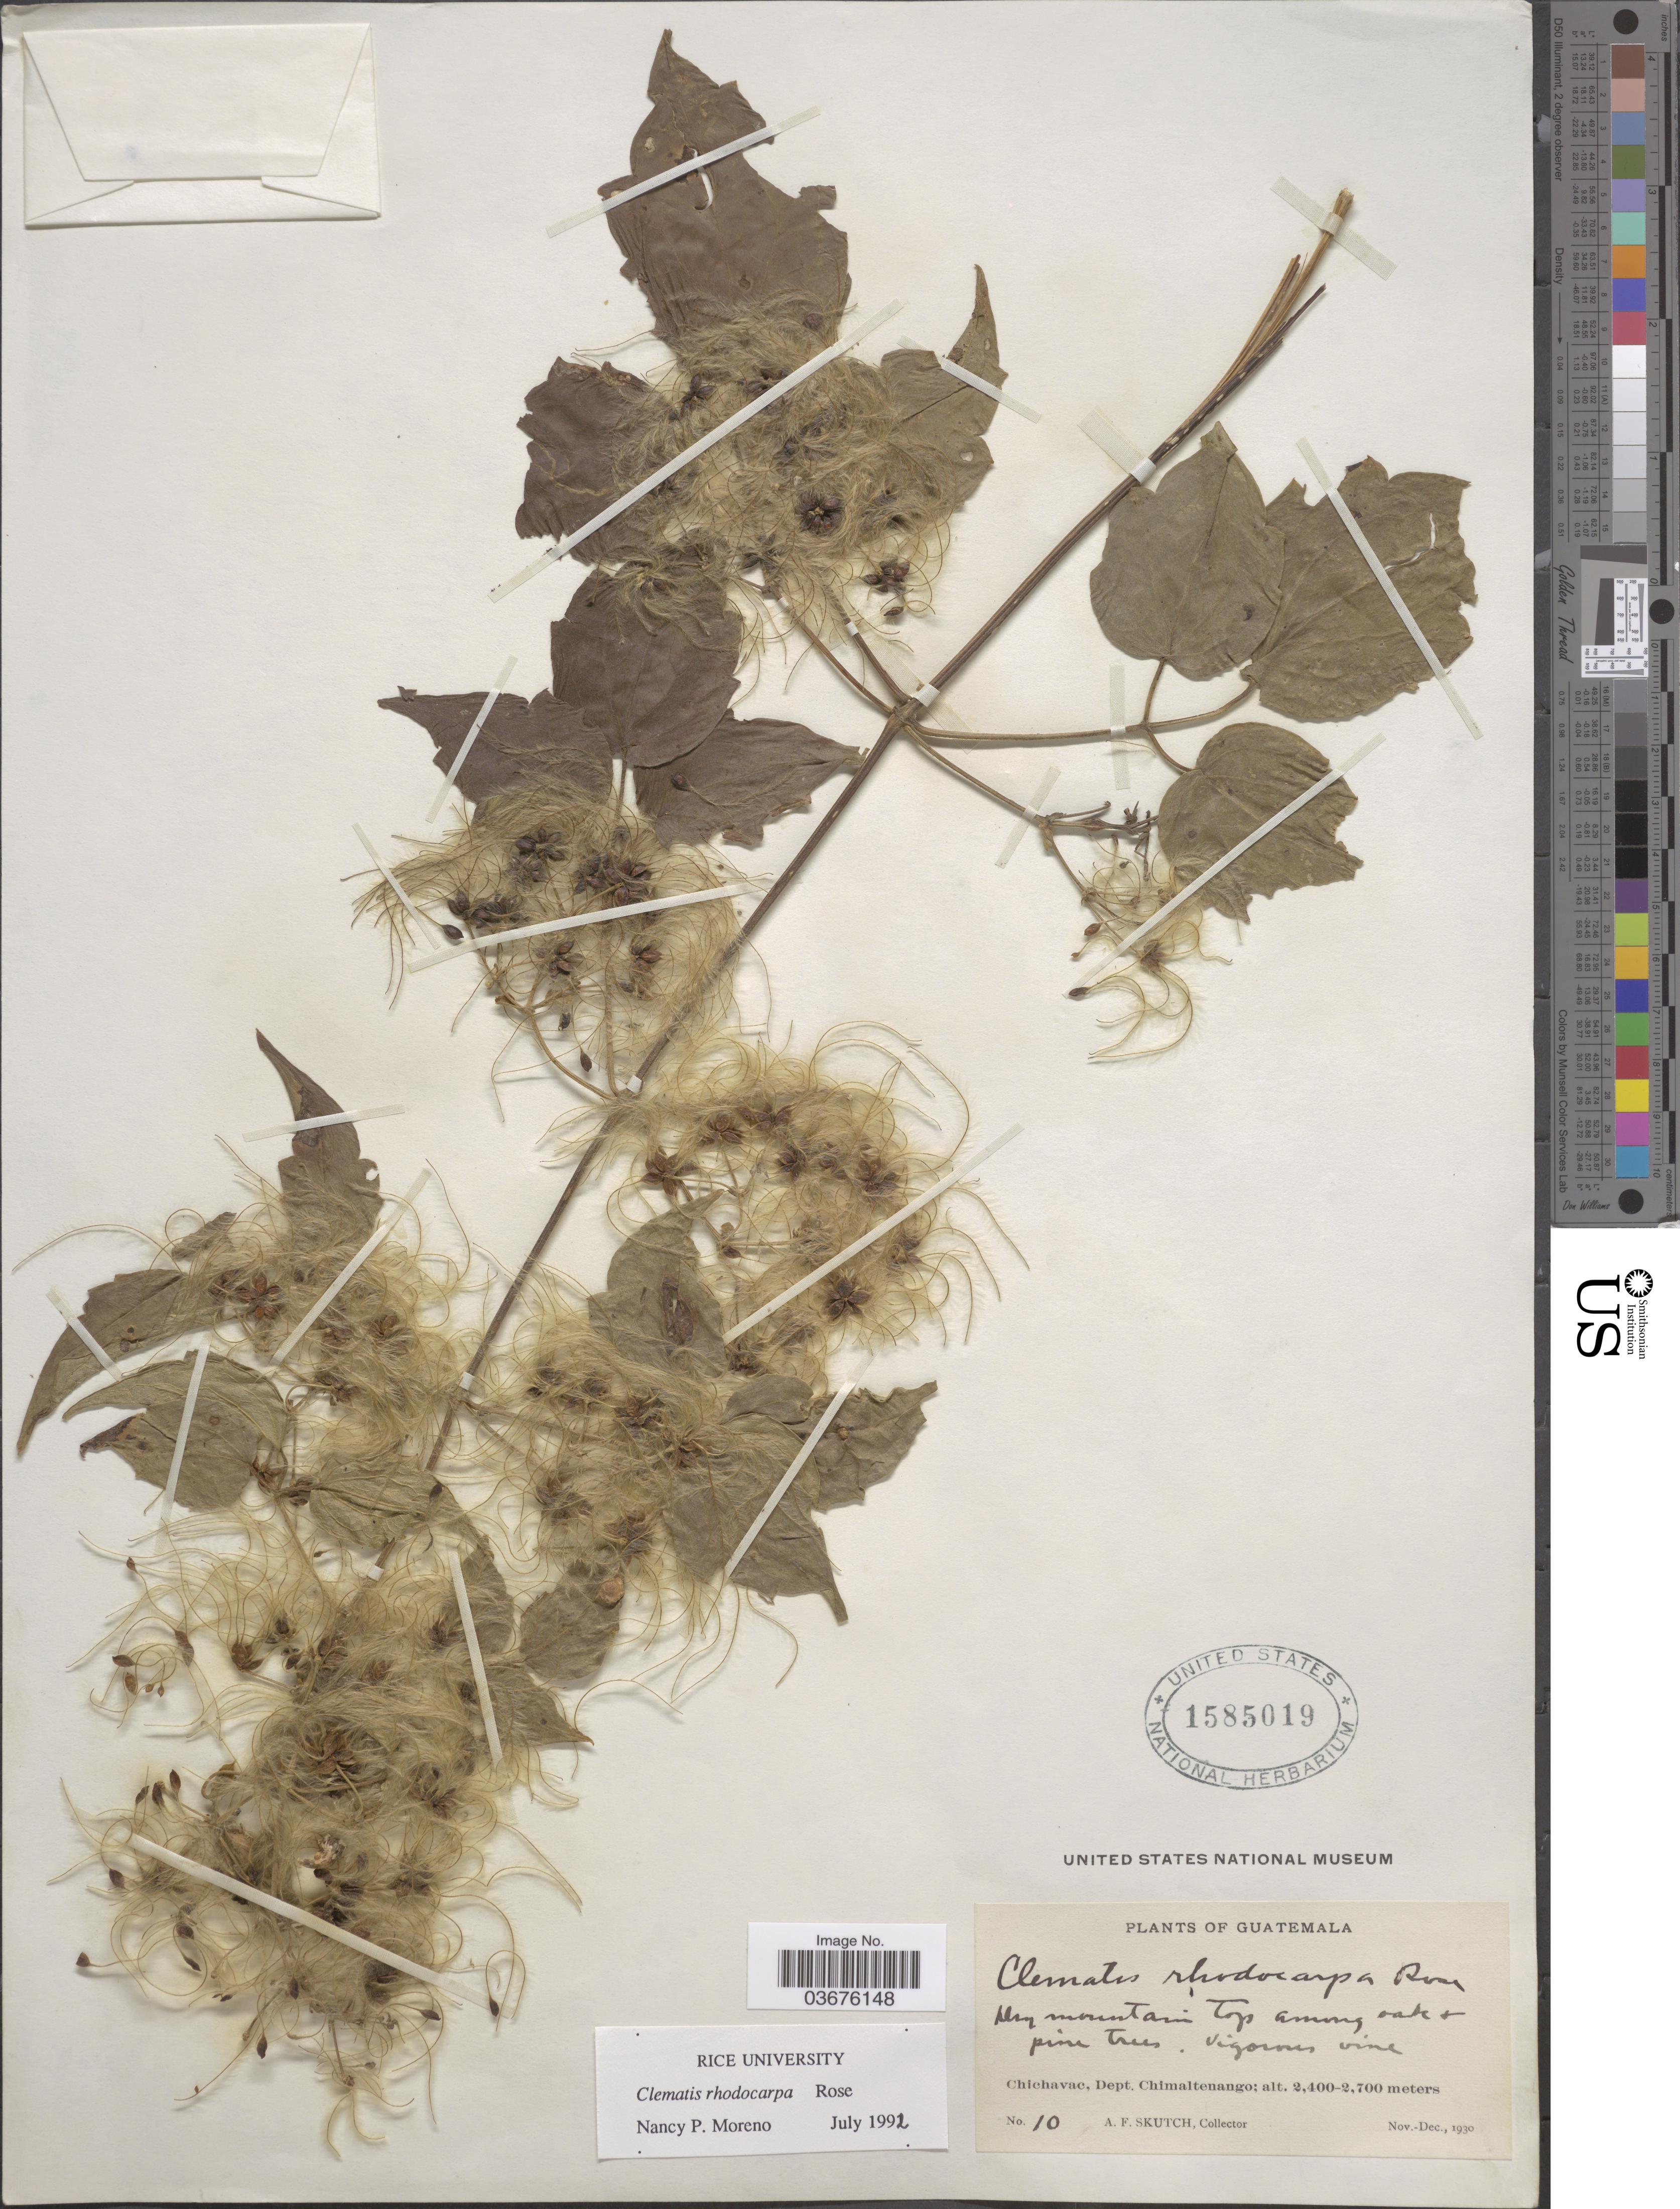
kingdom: Plantae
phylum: Tracheophyta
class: Magnoliopsida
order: Ranunculales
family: Ranunculaceae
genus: Clematis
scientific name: Clematis rhodocarpa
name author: Rose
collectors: A. F. Skutch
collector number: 10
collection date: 1930-11/1930-12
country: Guatemala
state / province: Chimaltenango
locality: Chichavac, Dept. Chimaltenango.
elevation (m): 2400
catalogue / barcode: US 1585019